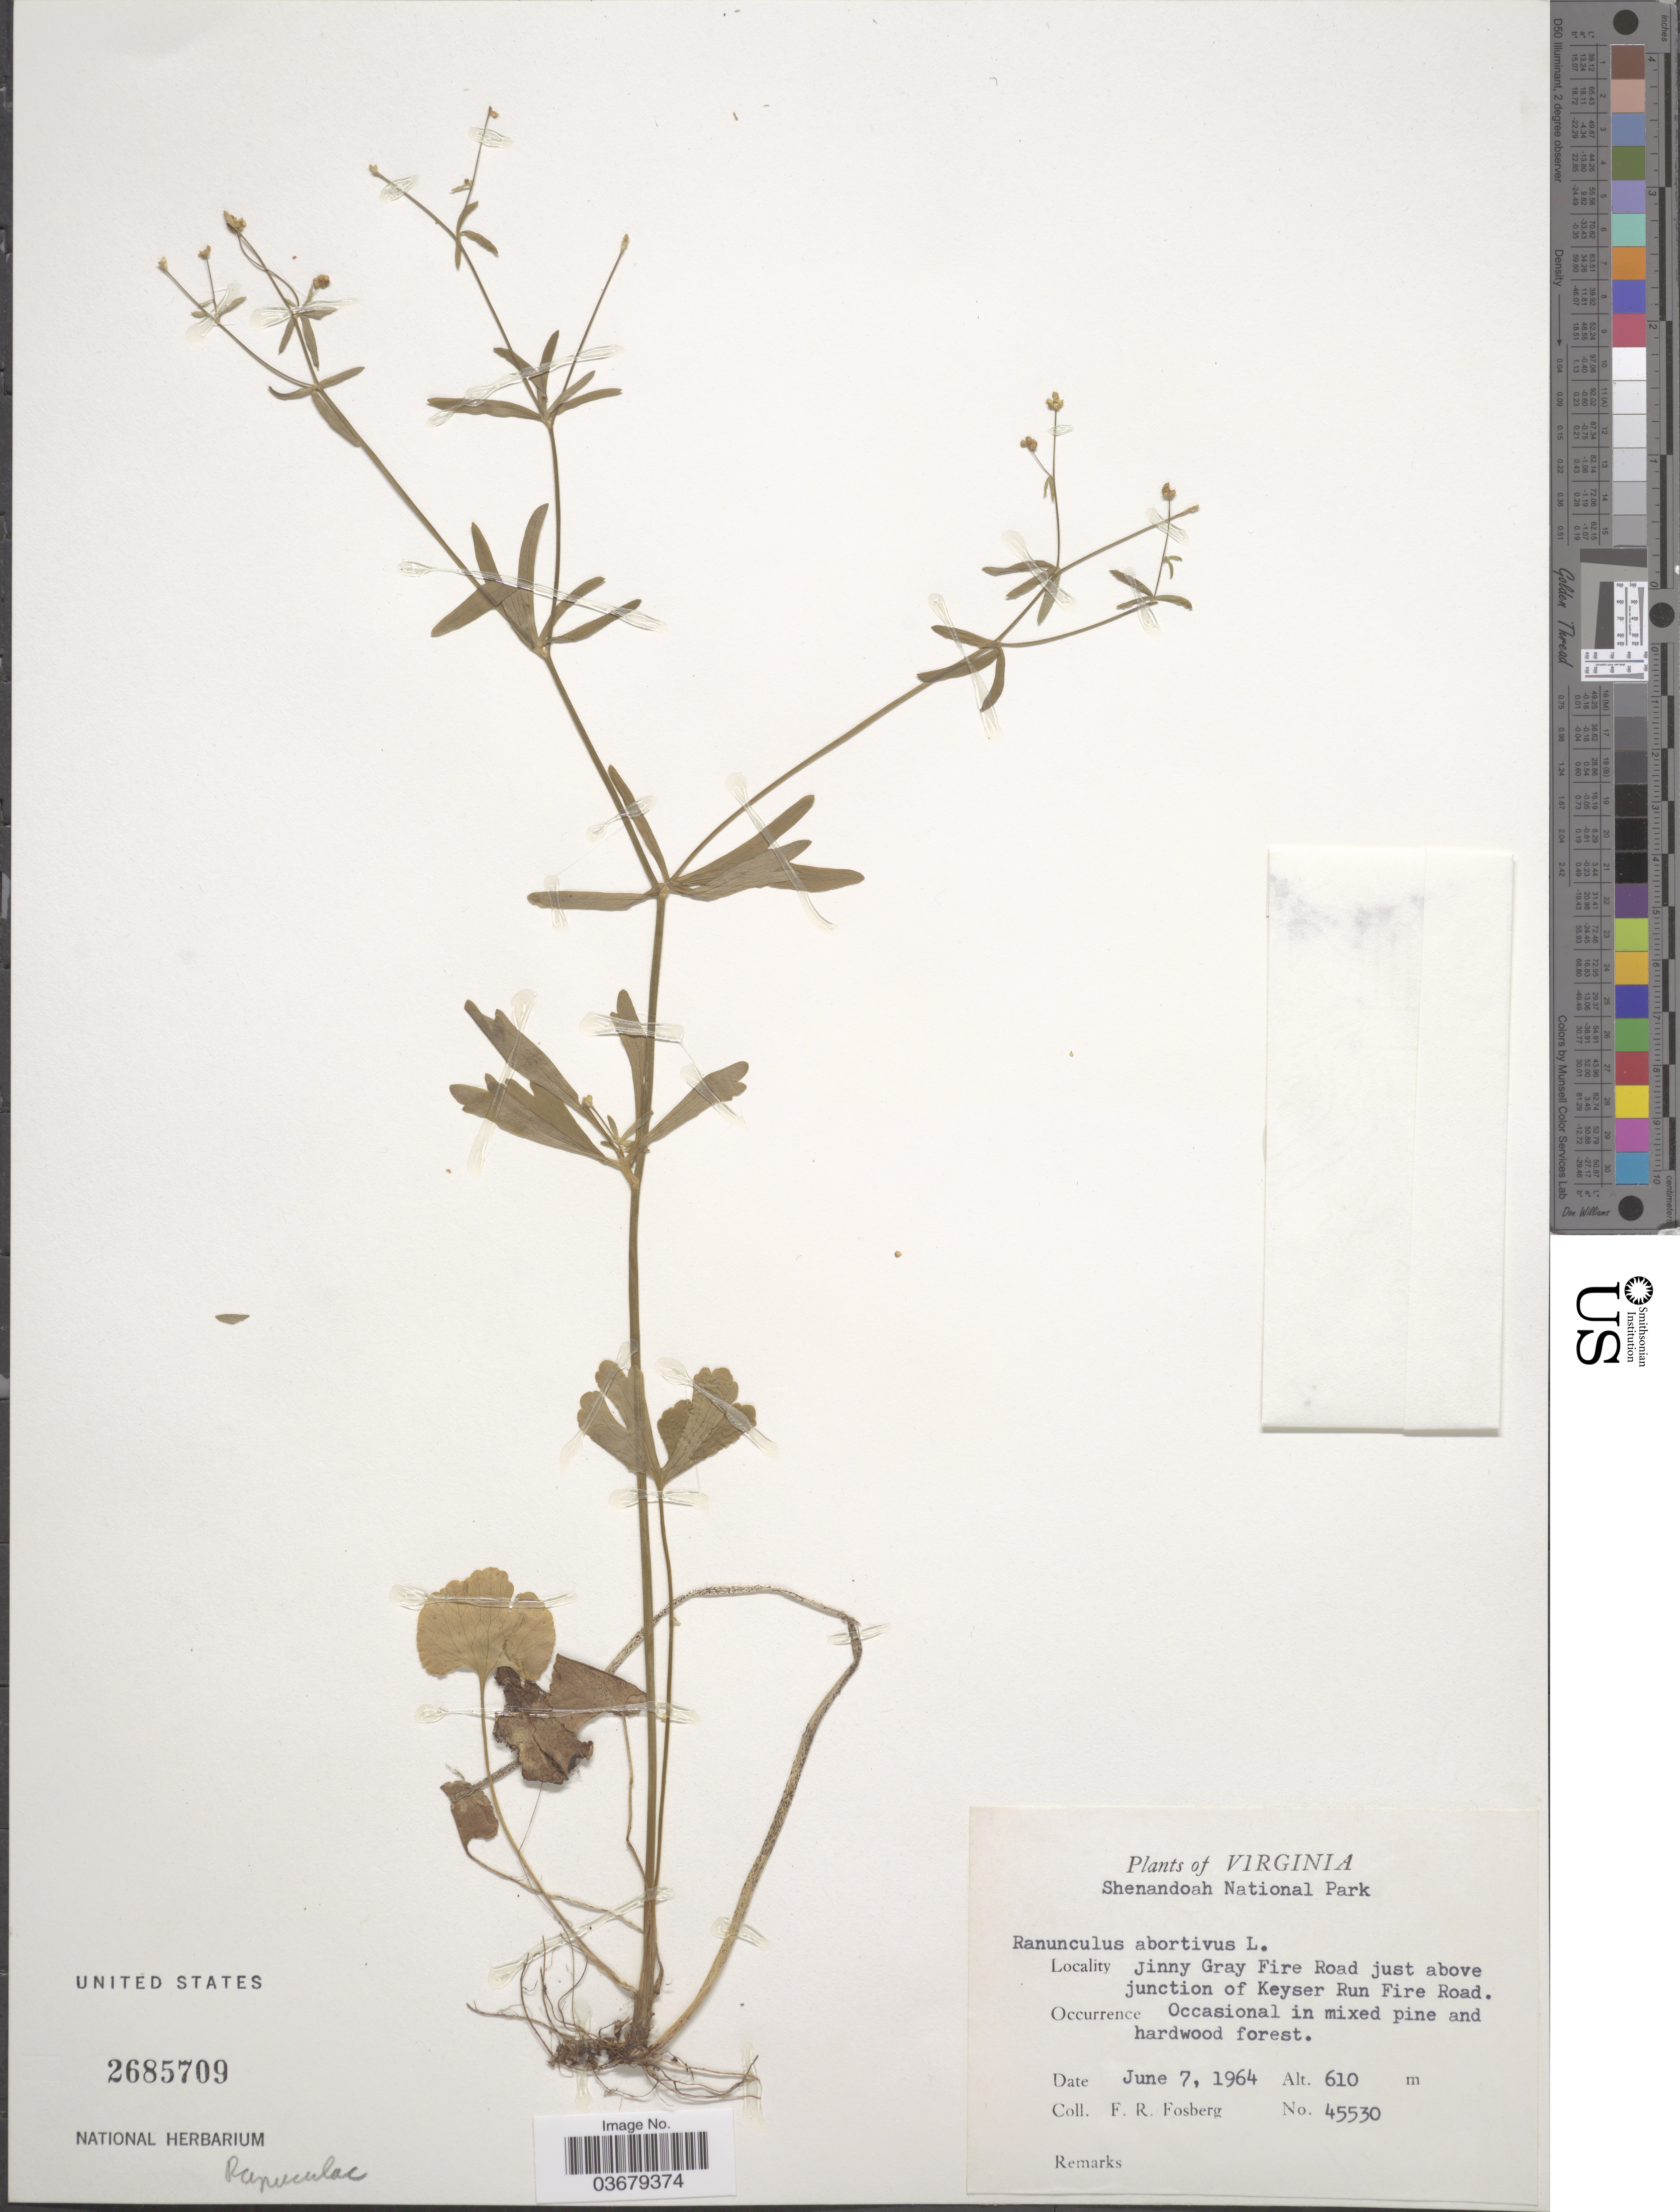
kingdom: Plantae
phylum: Tracheophyta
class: Magnoliopsida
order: Ranunculales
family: Ranunculaceae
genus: Ranunculus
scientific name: Ranunculus abortivus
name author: L.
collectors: F. R. Fosberg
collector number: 45530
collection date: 1964-06-07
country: United States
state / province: Virginia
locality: Shenandoah National Park. Jinny Gray Fire Road just above junction of Keyser Run Fire Road.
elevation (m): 610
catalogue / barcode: US 2685709